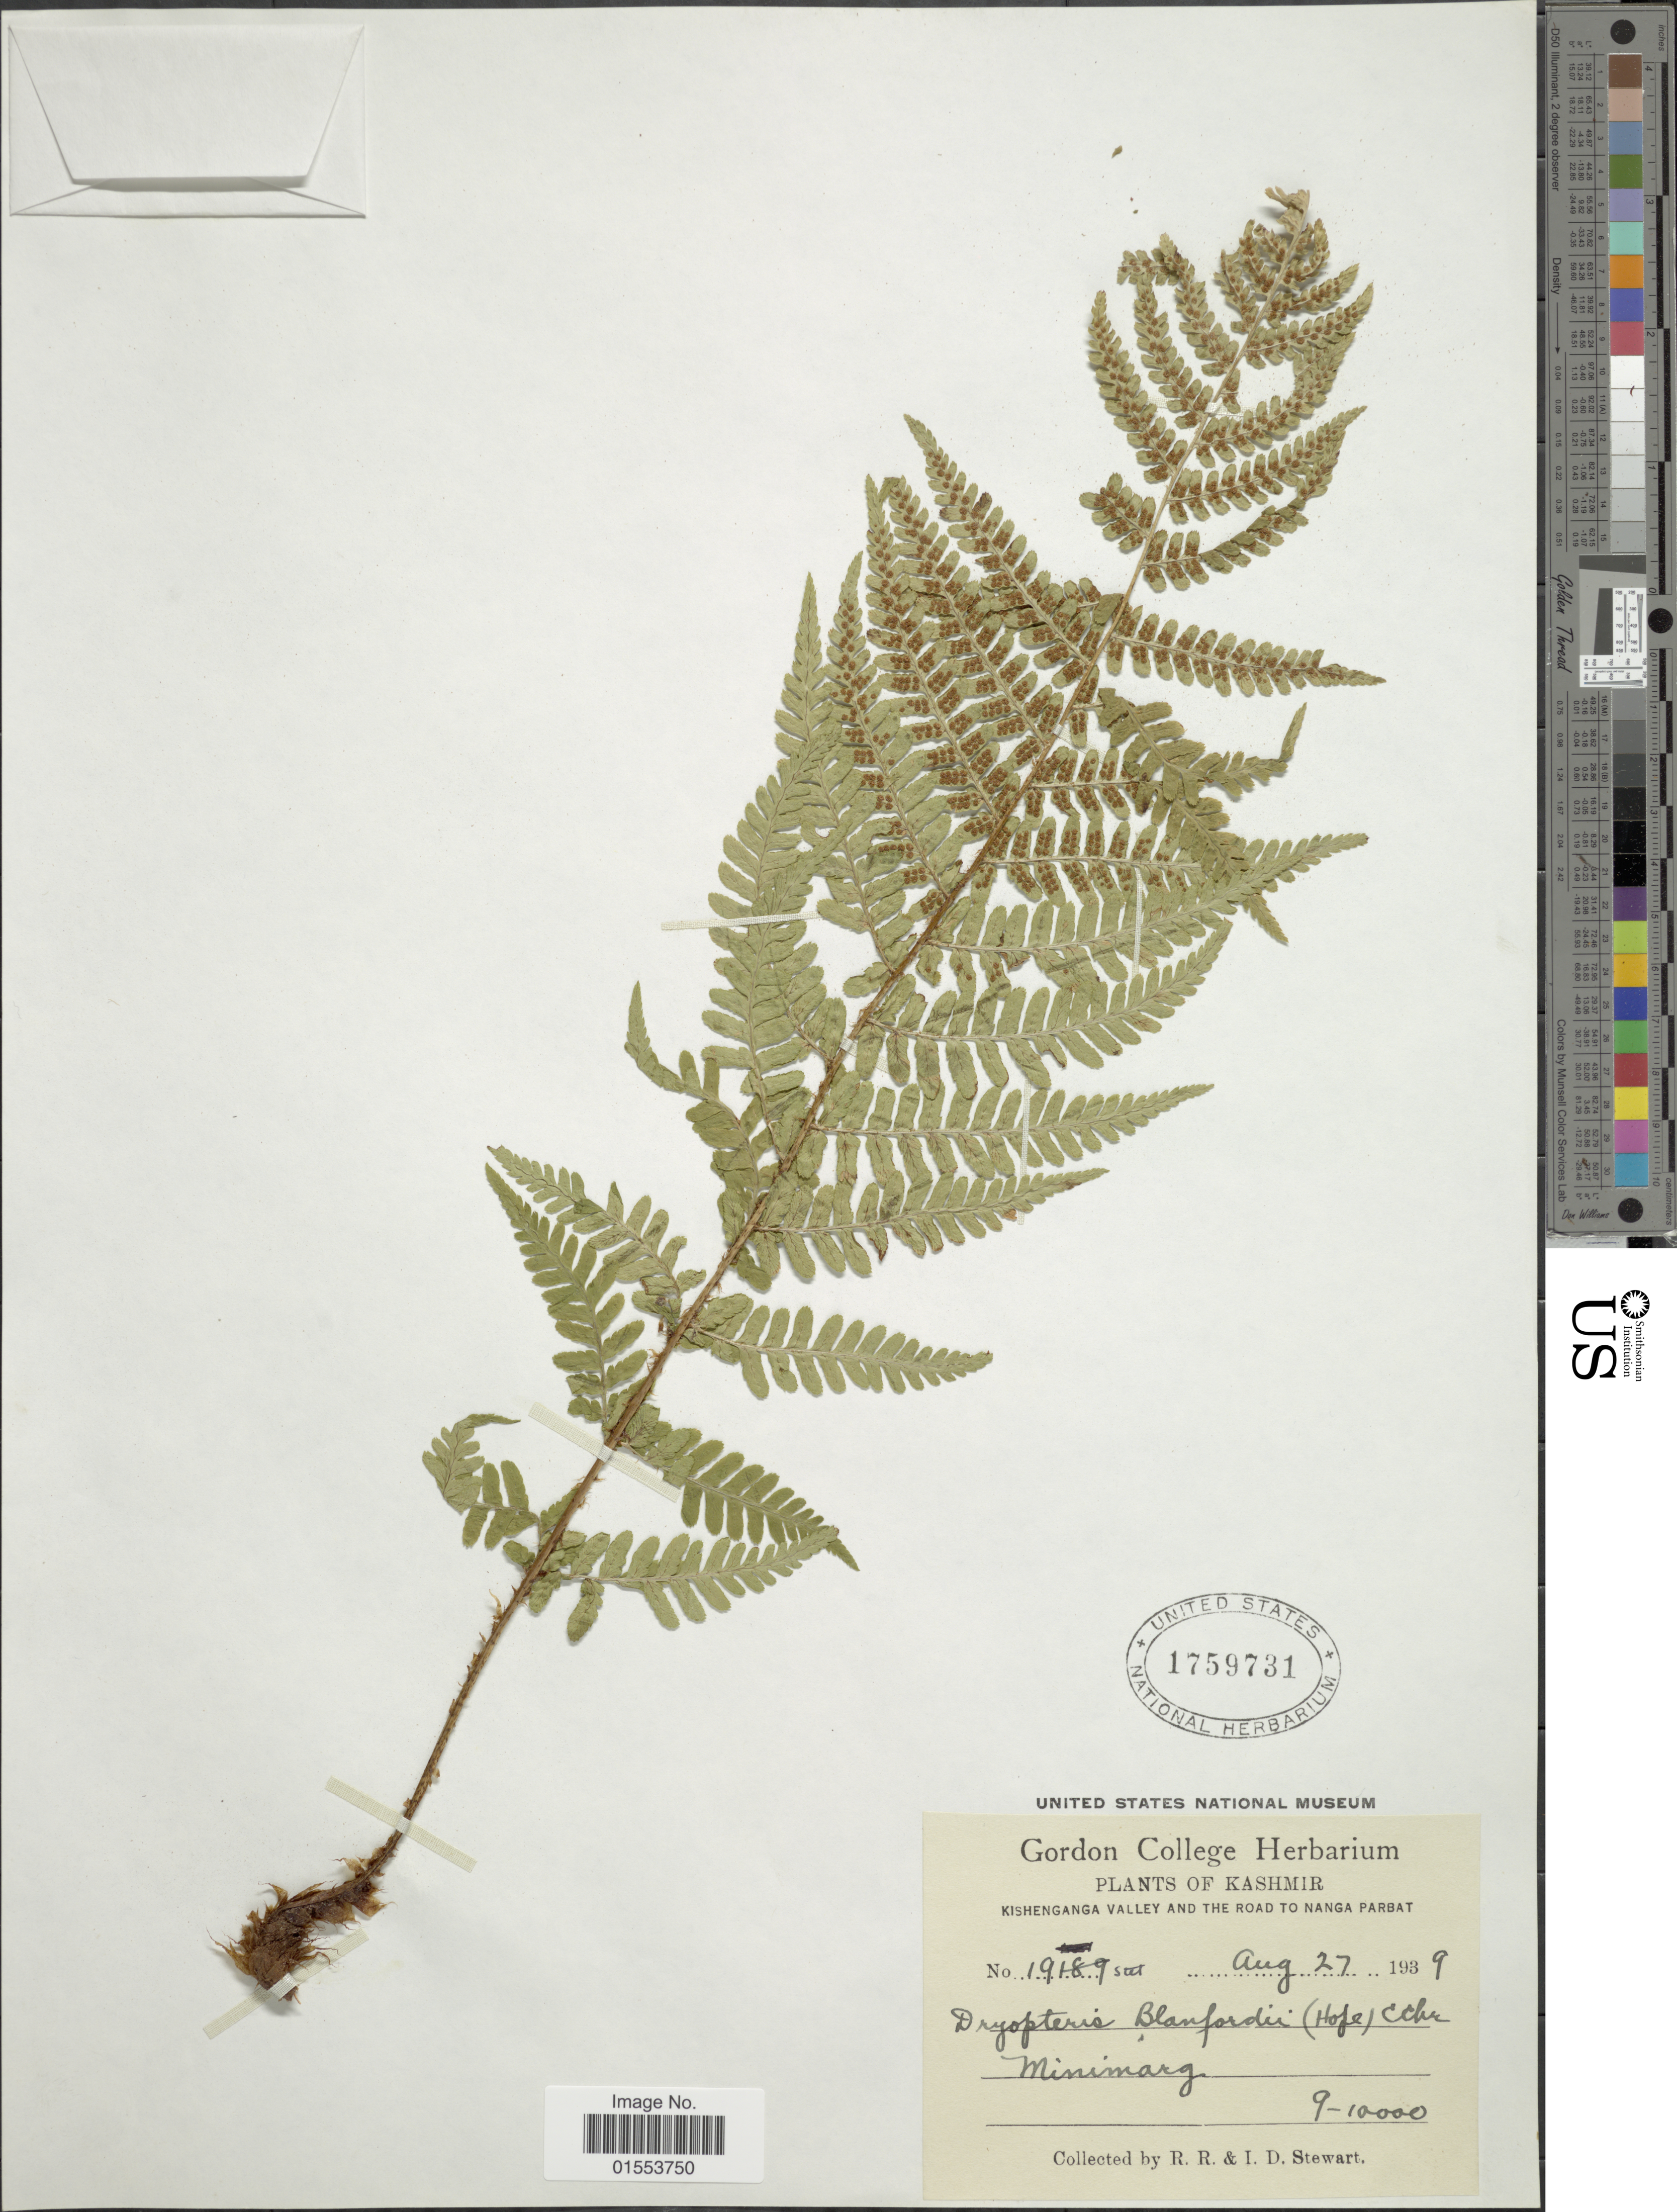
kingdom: Plantae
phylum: Tracheophyta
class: Polypodiopsida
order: Polypodiales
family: Dryopteridaceae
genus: Dryopteris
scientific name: Dryopteris blanfordii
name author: (C. Hope) C. Chr.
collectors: R. R. Stewart & I. Stewart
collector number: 19189*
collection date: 1939-08-27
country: India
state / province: Jammu and Kashmir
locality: Kashmir, Minimarg.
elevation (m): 2743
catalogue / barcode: US 1759731